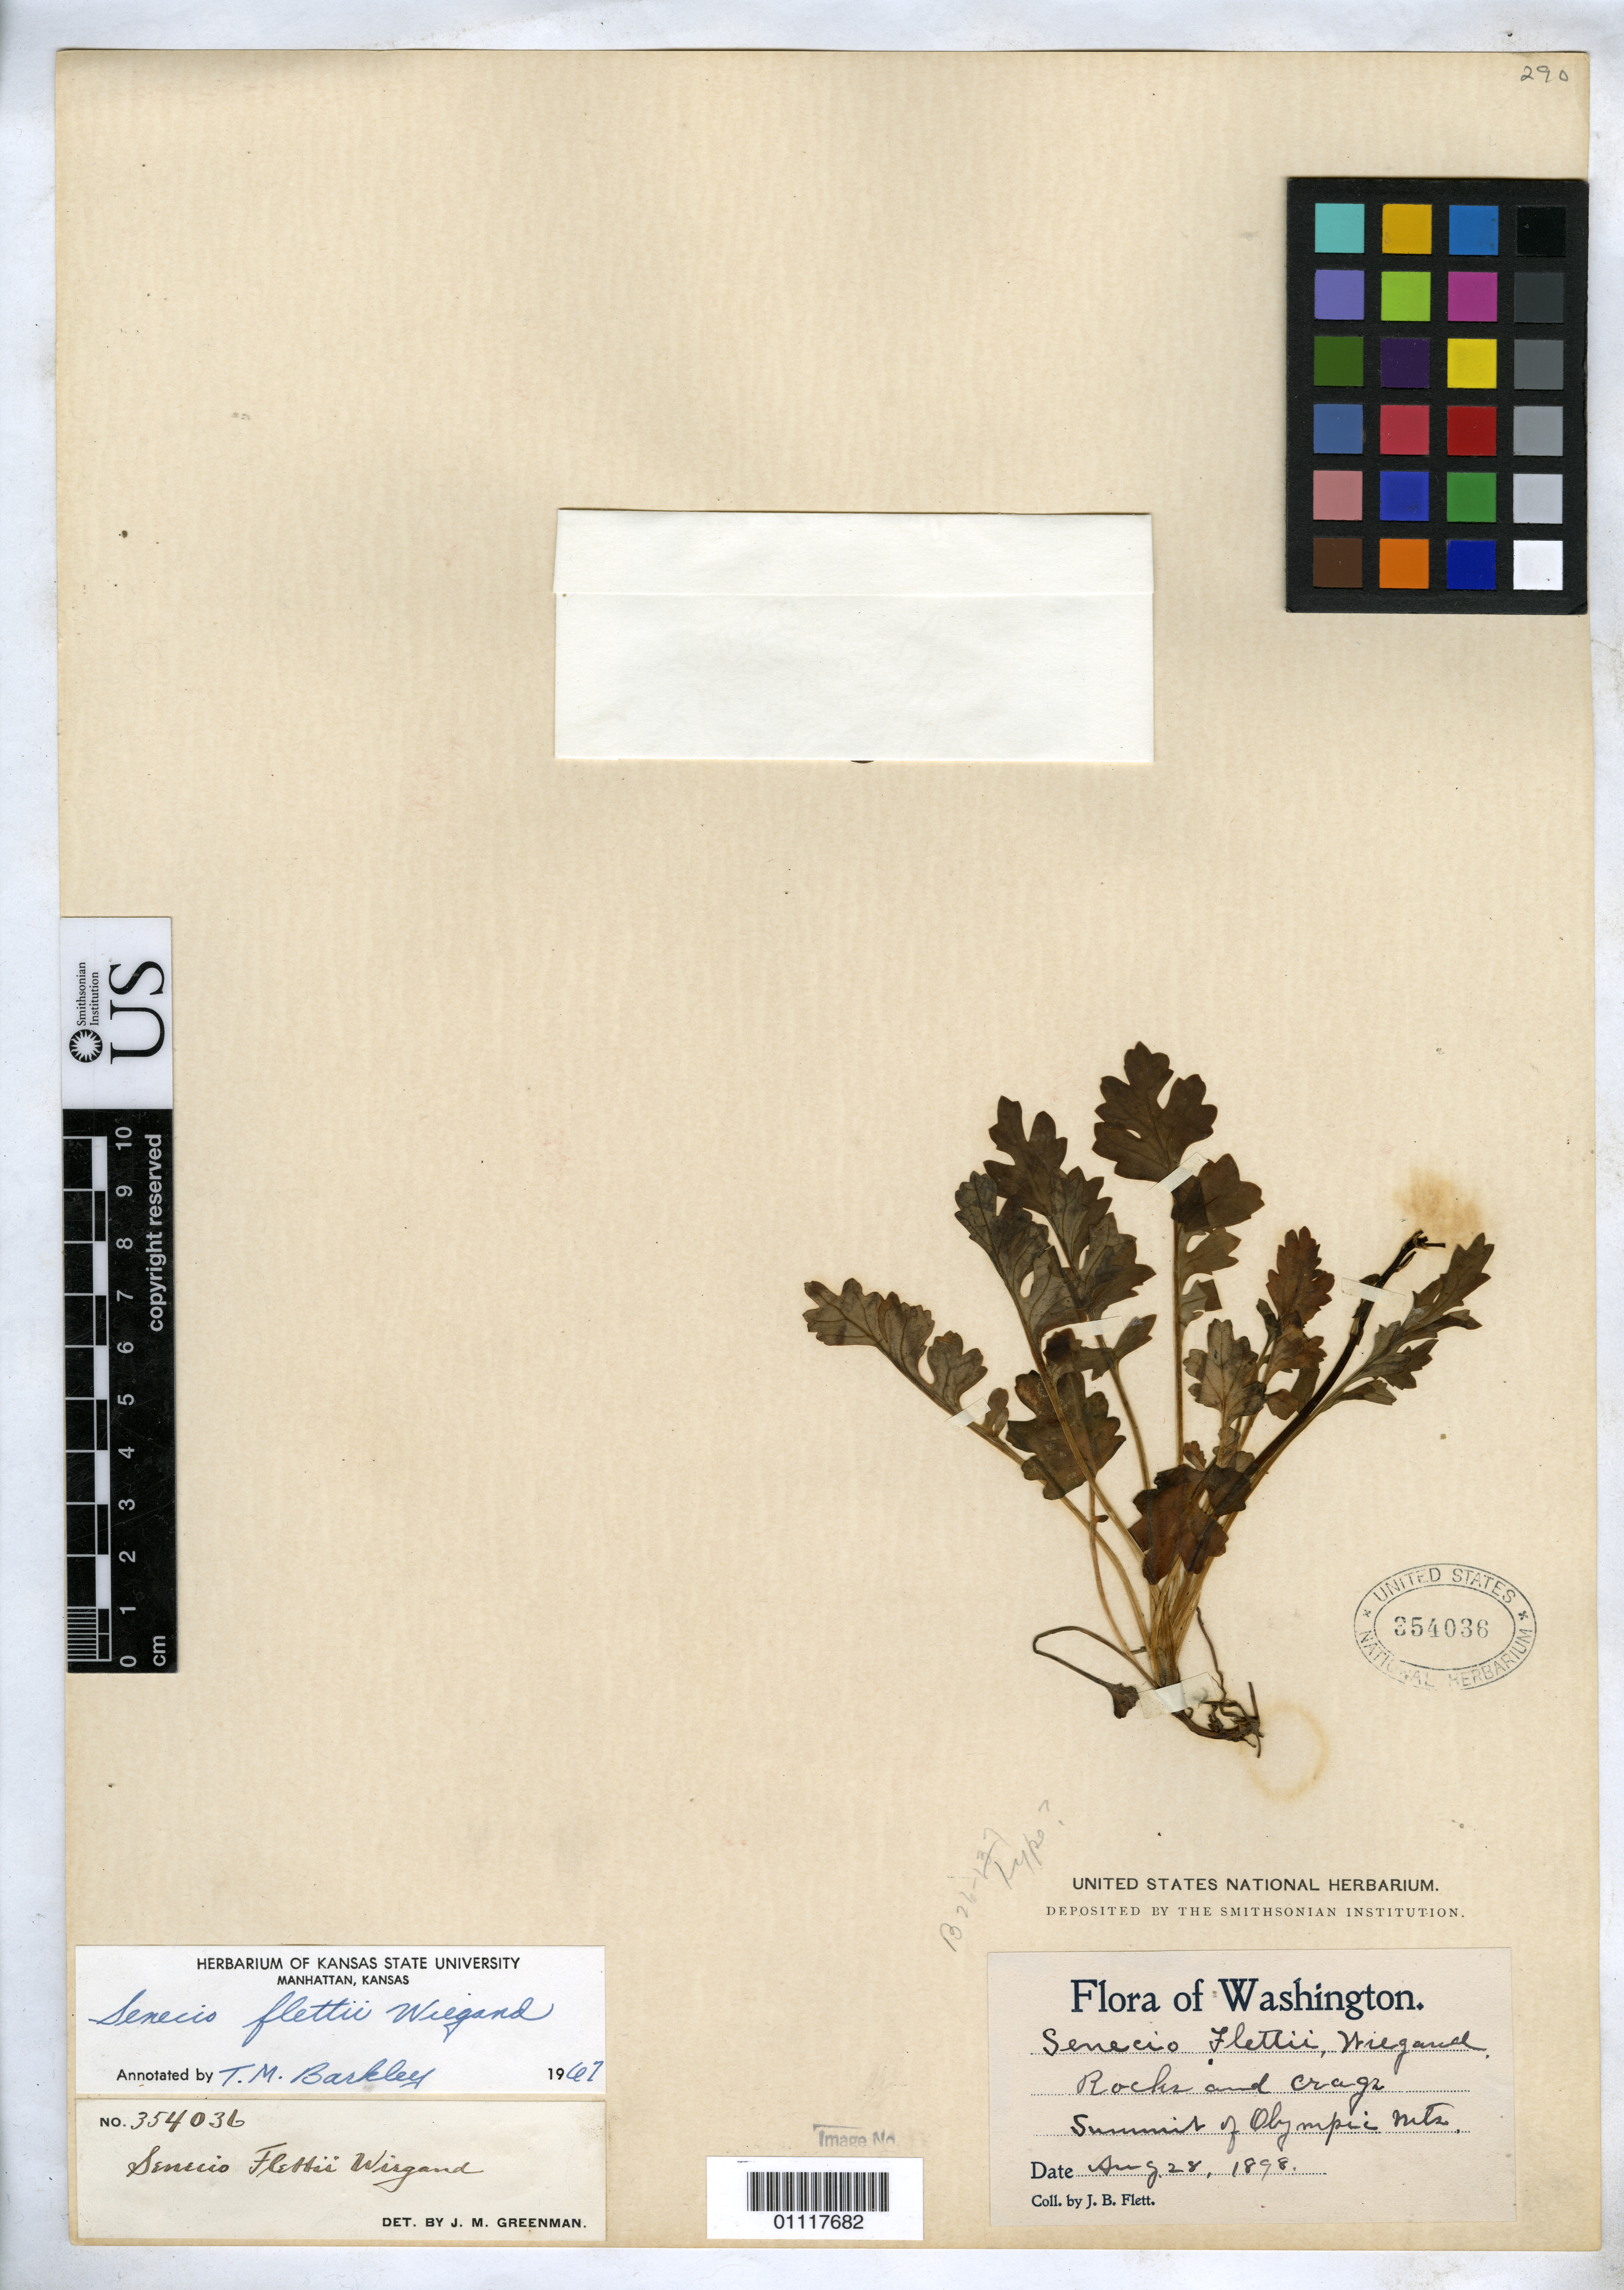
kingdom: Plantae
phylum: Tracheophyta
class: Magnoliopsida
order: Asterales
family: Asteraceae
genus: Senecio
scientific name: Senecio flettii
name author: Wiegand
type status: Possible Type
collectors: J. Flett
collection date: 1898-08-28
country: United States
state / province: Colorado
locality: Summit of Olympic Mts.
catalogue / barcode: US 354036